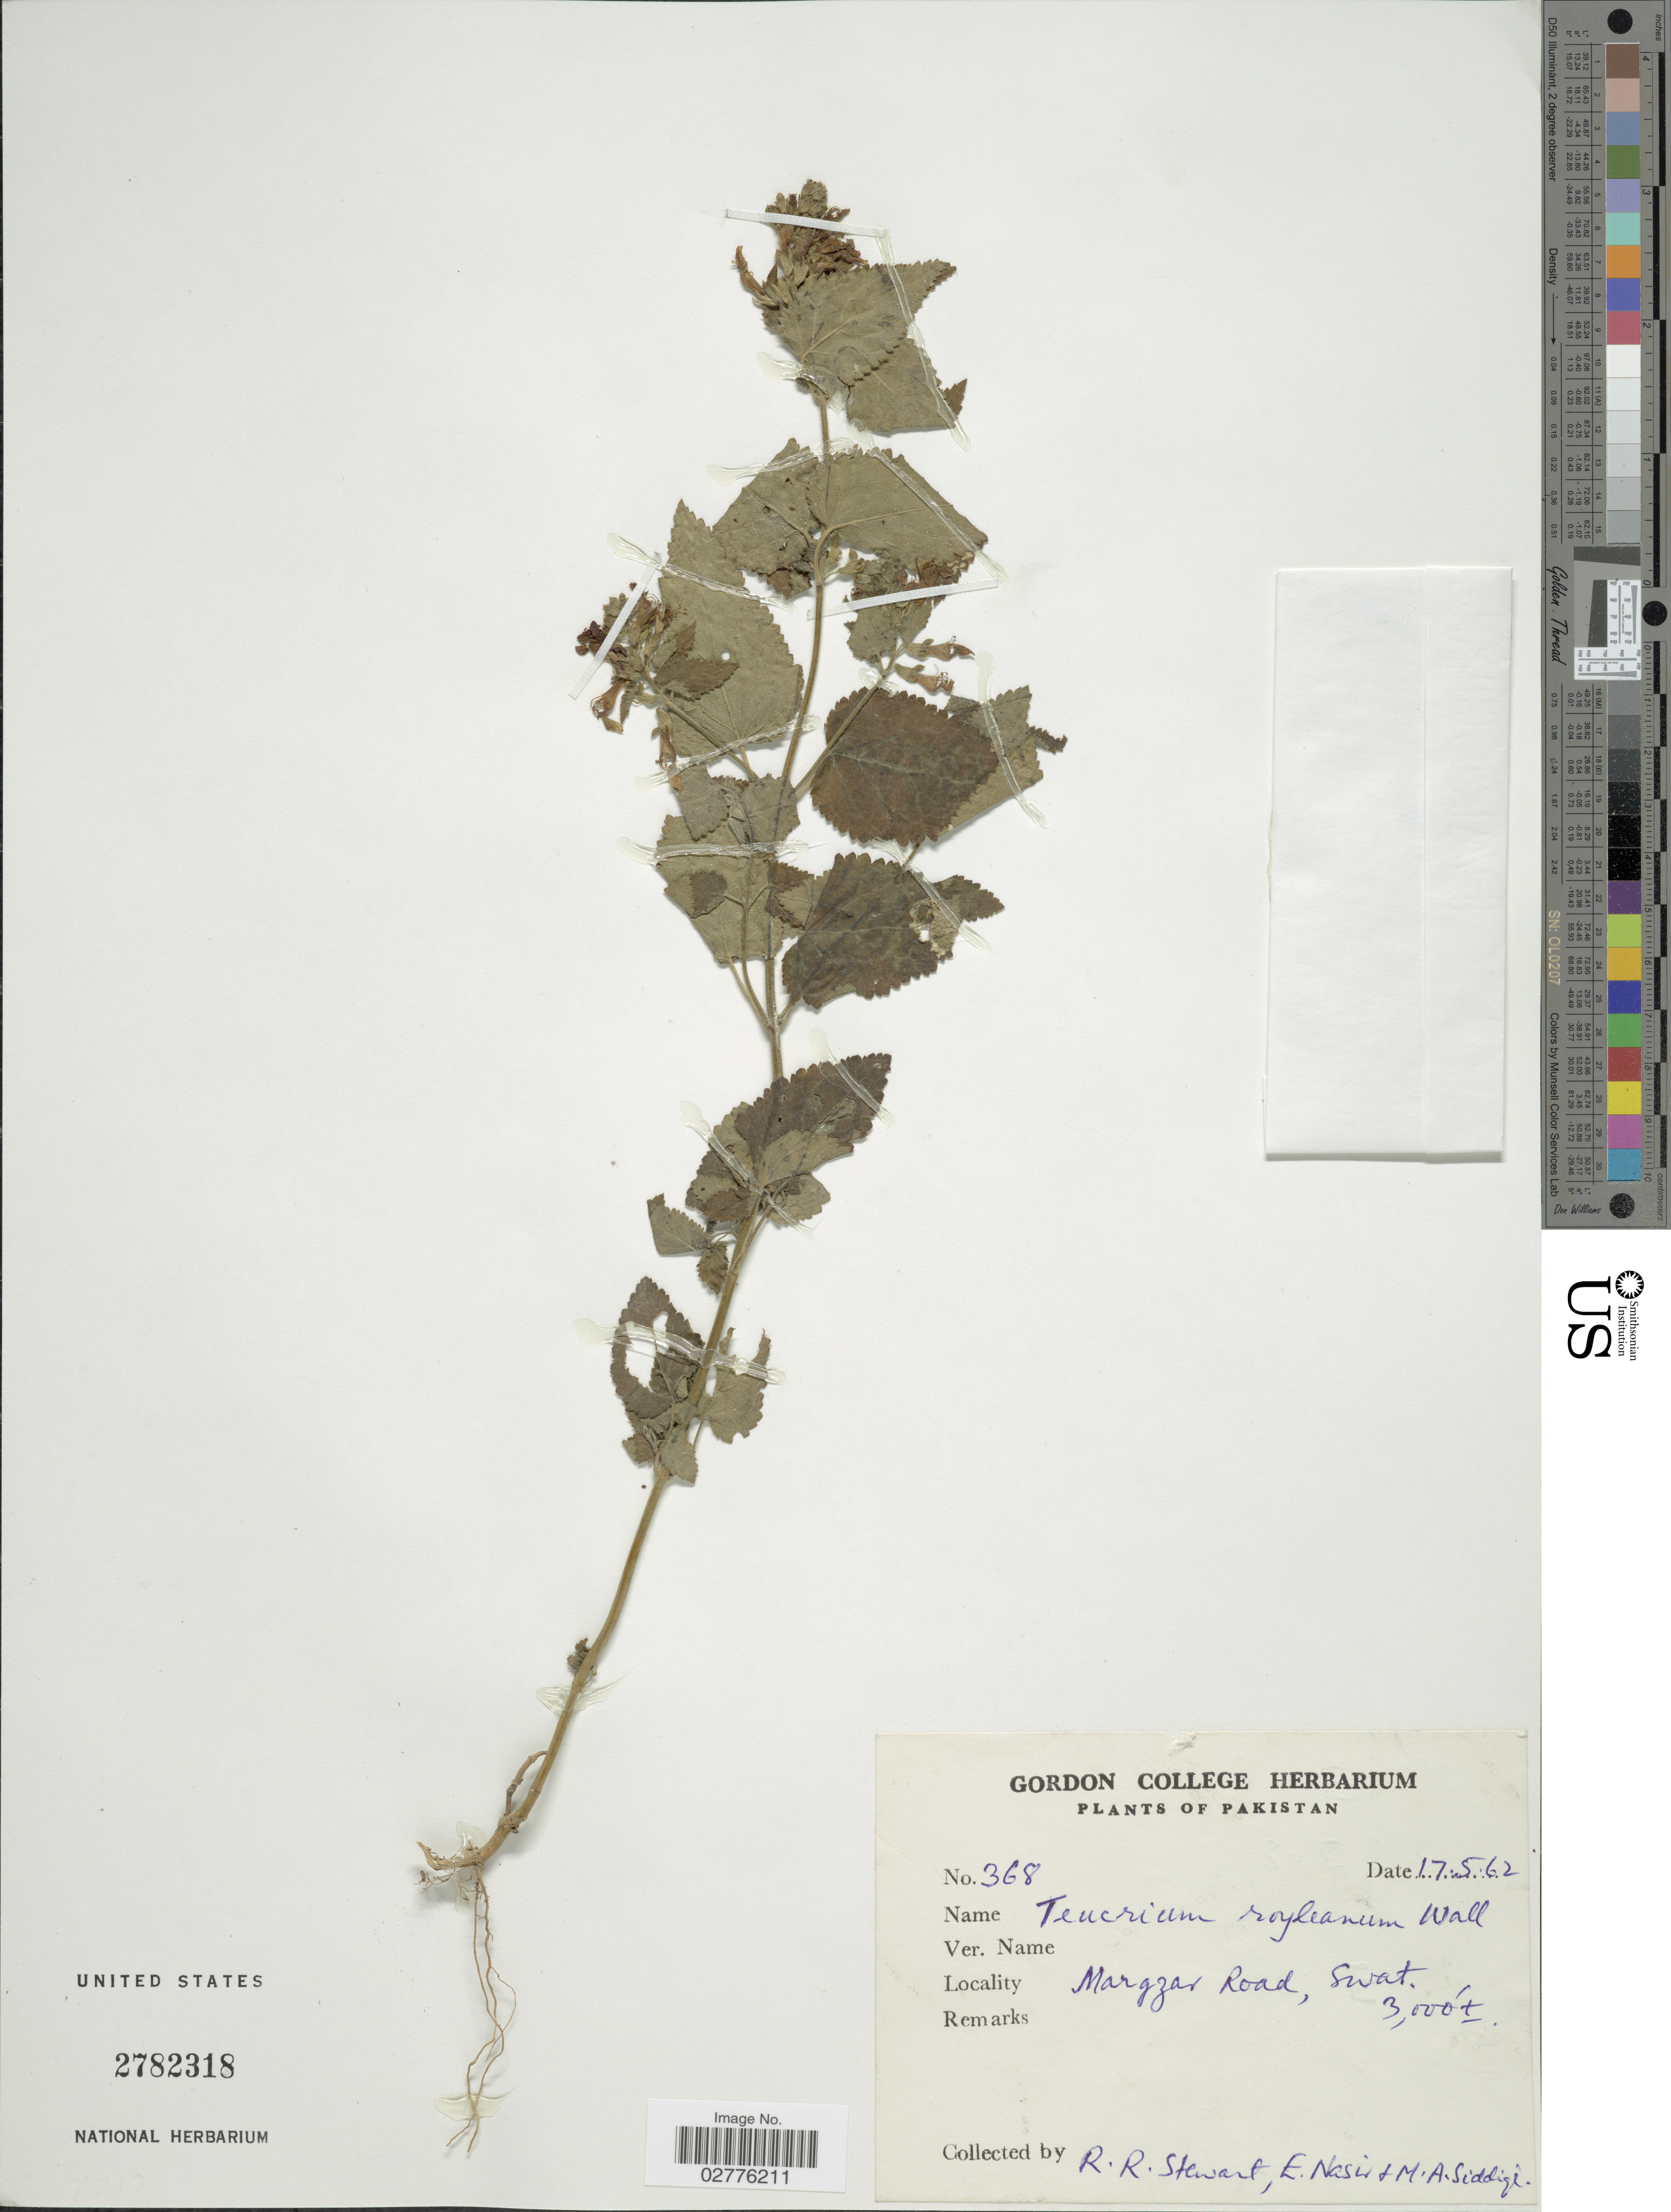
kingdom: Plantae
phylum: Tracheophyta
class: Magnoliopsida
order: Lamiales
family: Lamiaceae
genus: Teucrium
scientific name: Teucrium royleanum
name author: Wall. ex Benth.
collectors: R. R. Stewart, E. Nasir & M. Siddiqi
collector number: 368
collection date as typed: Transcribed d/m/y: 17/5/62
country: Pakistan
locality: Margzar Road, Swat.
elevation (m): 914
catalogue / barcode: US 2782318